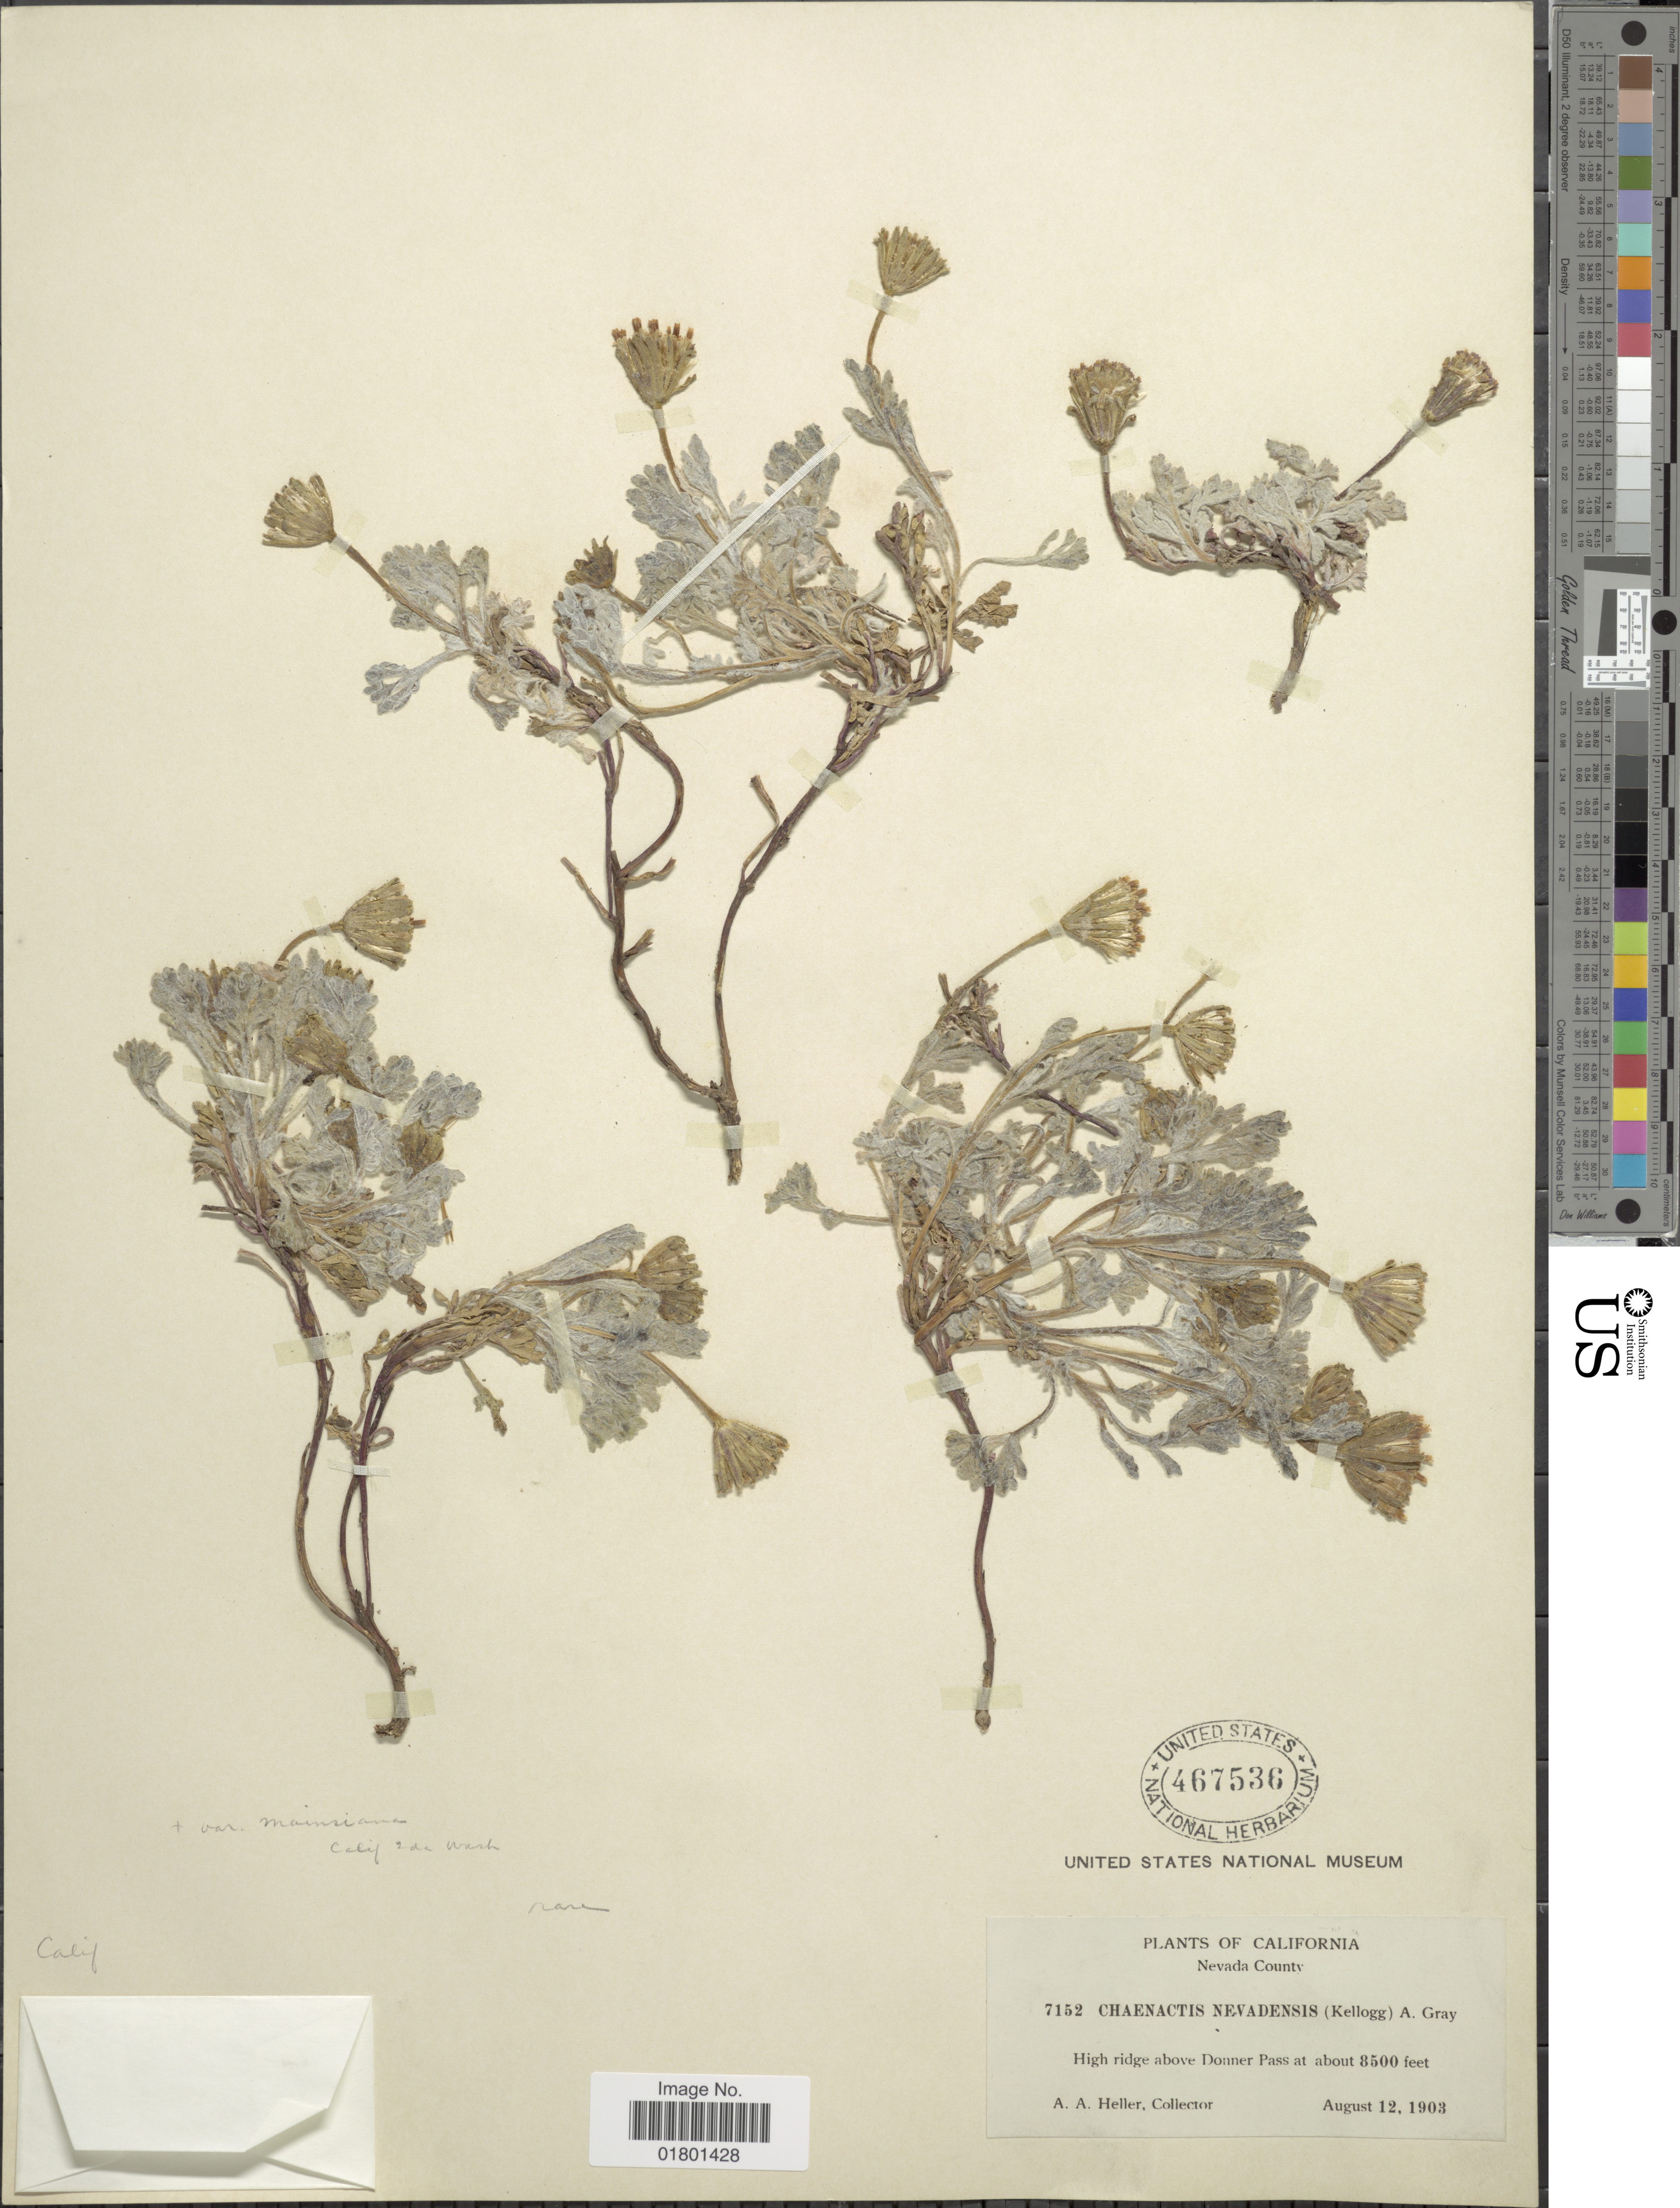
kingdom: Plantae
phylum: Tracheophyta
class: Magnoliopsida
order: Asterales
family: Asteraceae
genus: Chaenactis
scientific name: Chaenactis nevadensis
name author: (Kellogg) A. Gray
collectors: A. A. Heller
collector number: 7152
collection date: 1903-08-12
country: United States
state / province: California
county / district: Nevada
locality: Nevada County, High ridge above Donner Pass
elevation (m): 2591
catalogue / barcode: US 467536